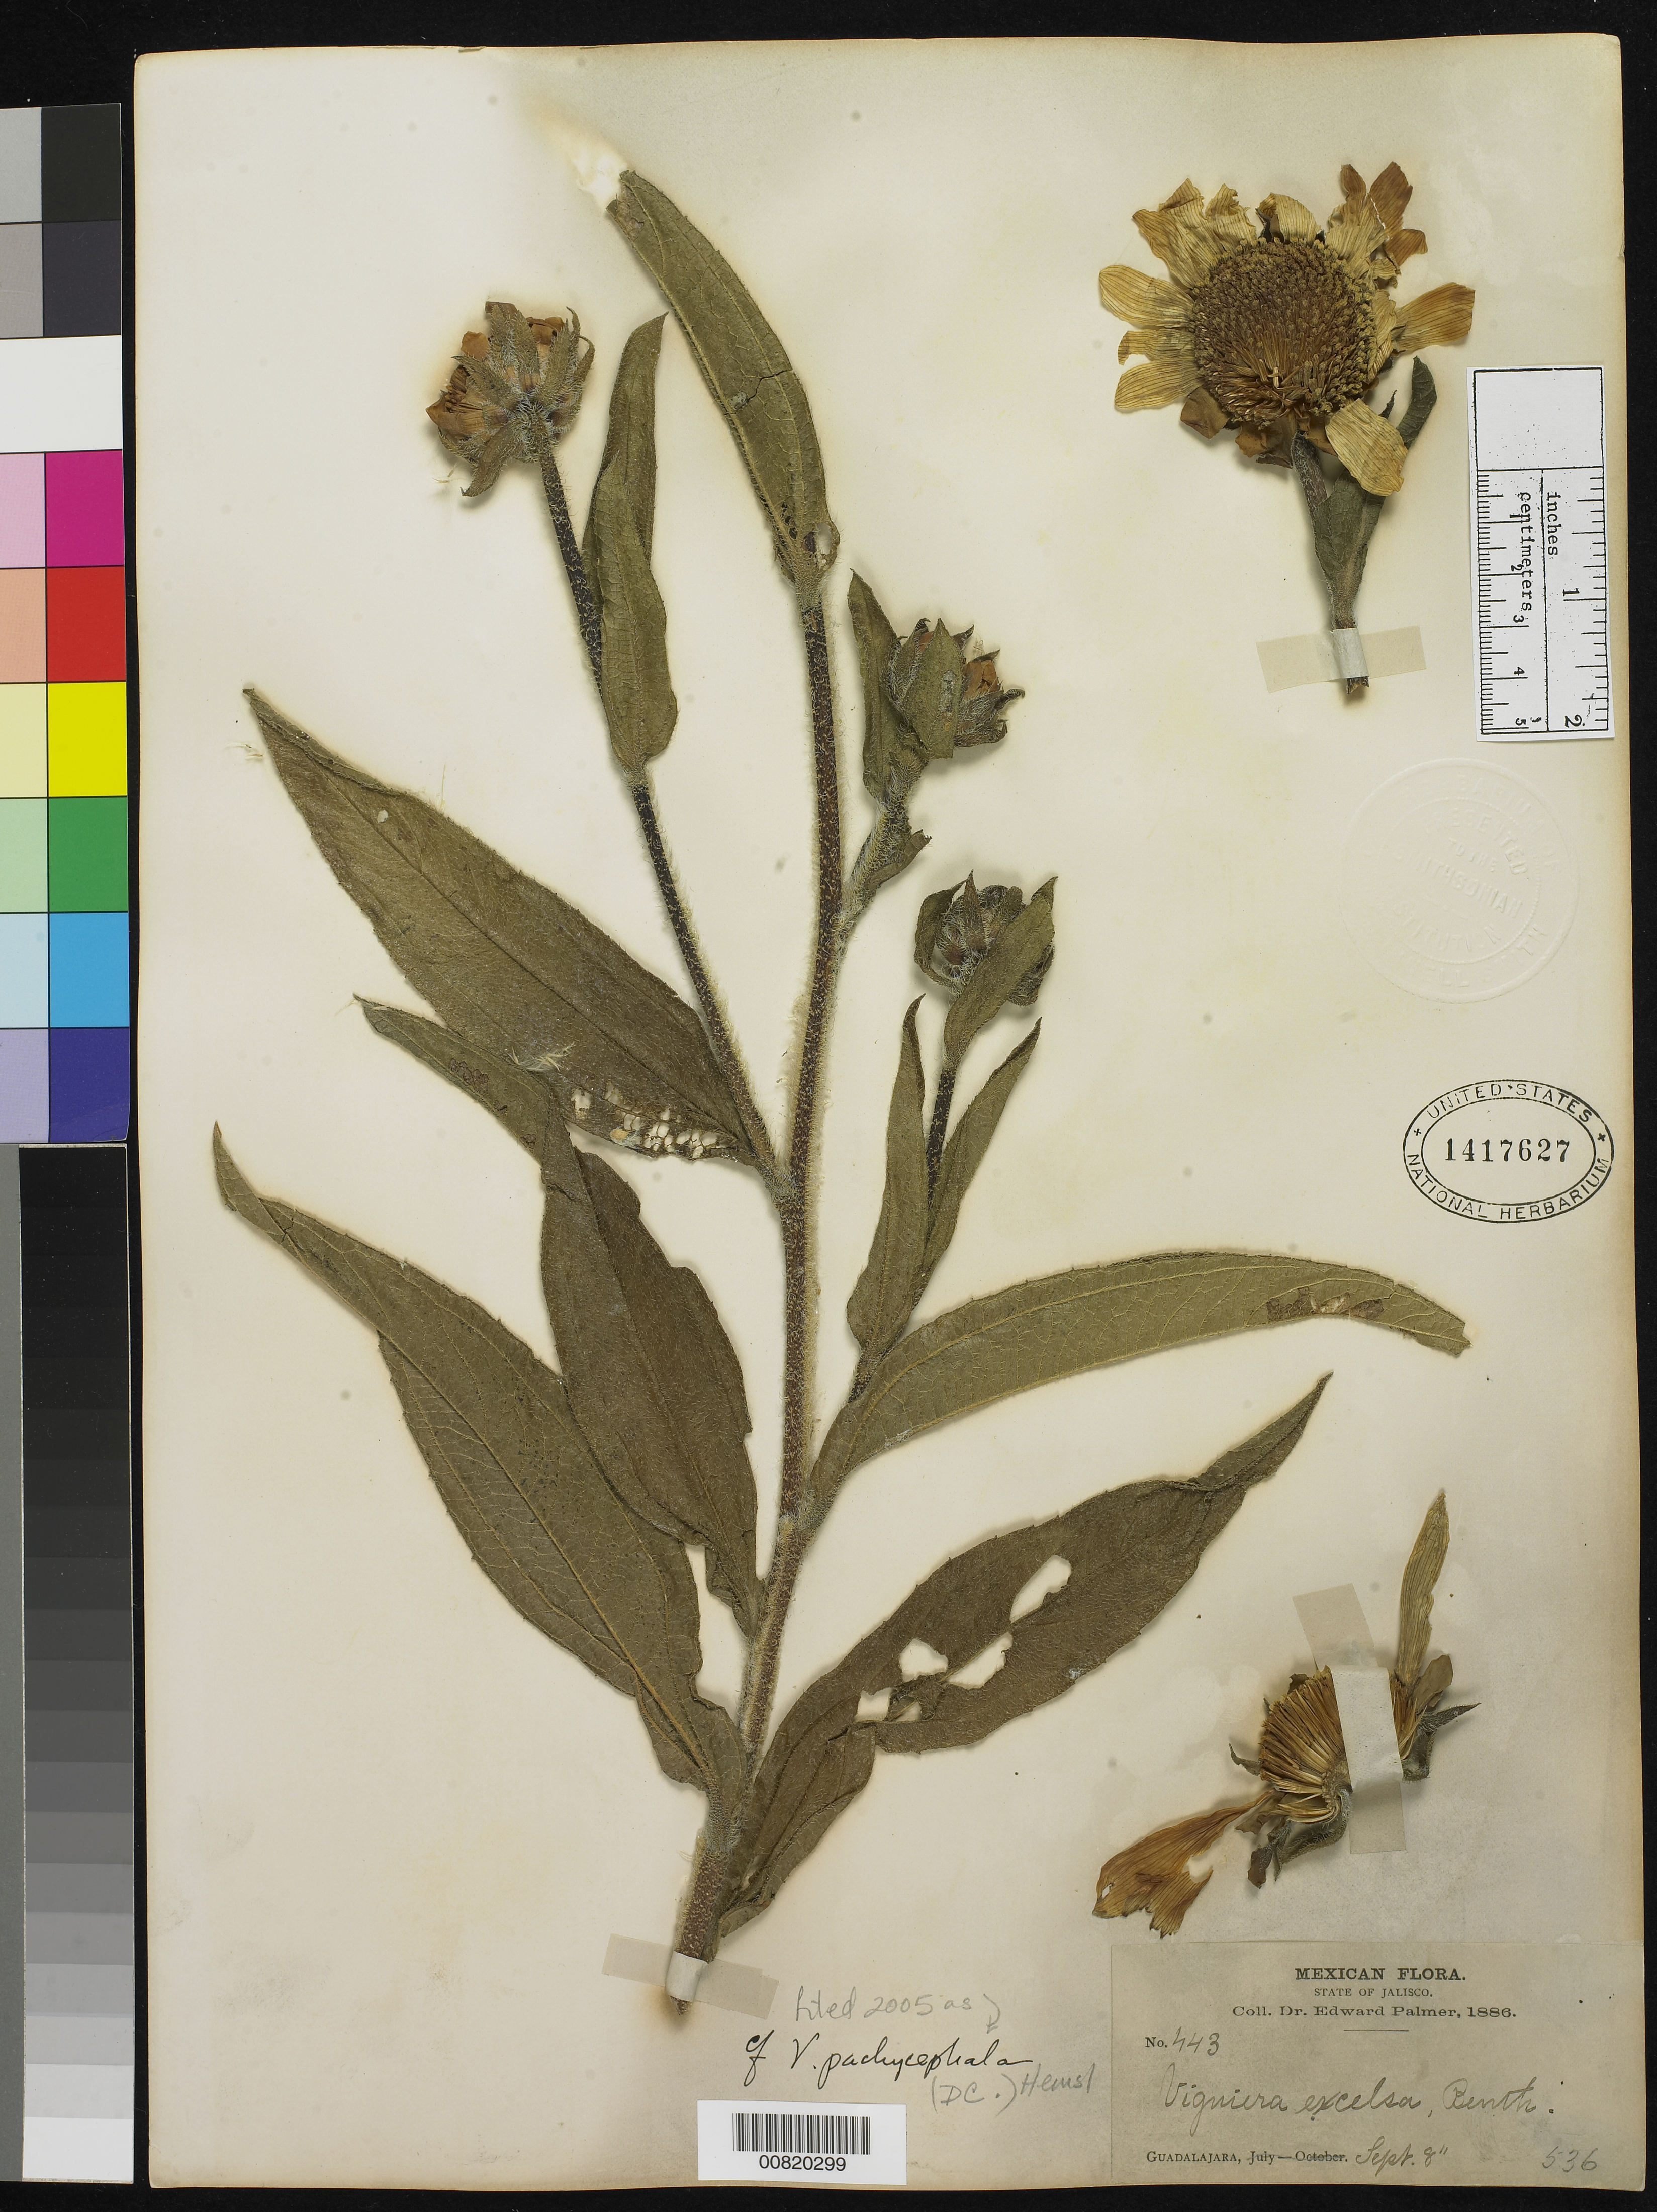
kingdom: Plantae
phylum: Tracheophyta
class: Magnoliopsida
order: Asterales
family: Asteraceae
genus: Viguiera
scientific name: Viguiera pachycephala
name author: (DC.) Hemsl.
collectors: E. Palmer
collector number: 443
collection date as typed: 08 Sep 1886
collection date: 1886-09-08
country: Mexico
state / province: Jalisco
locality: Guadalajara, Jalisco.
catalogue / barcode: US 1417627